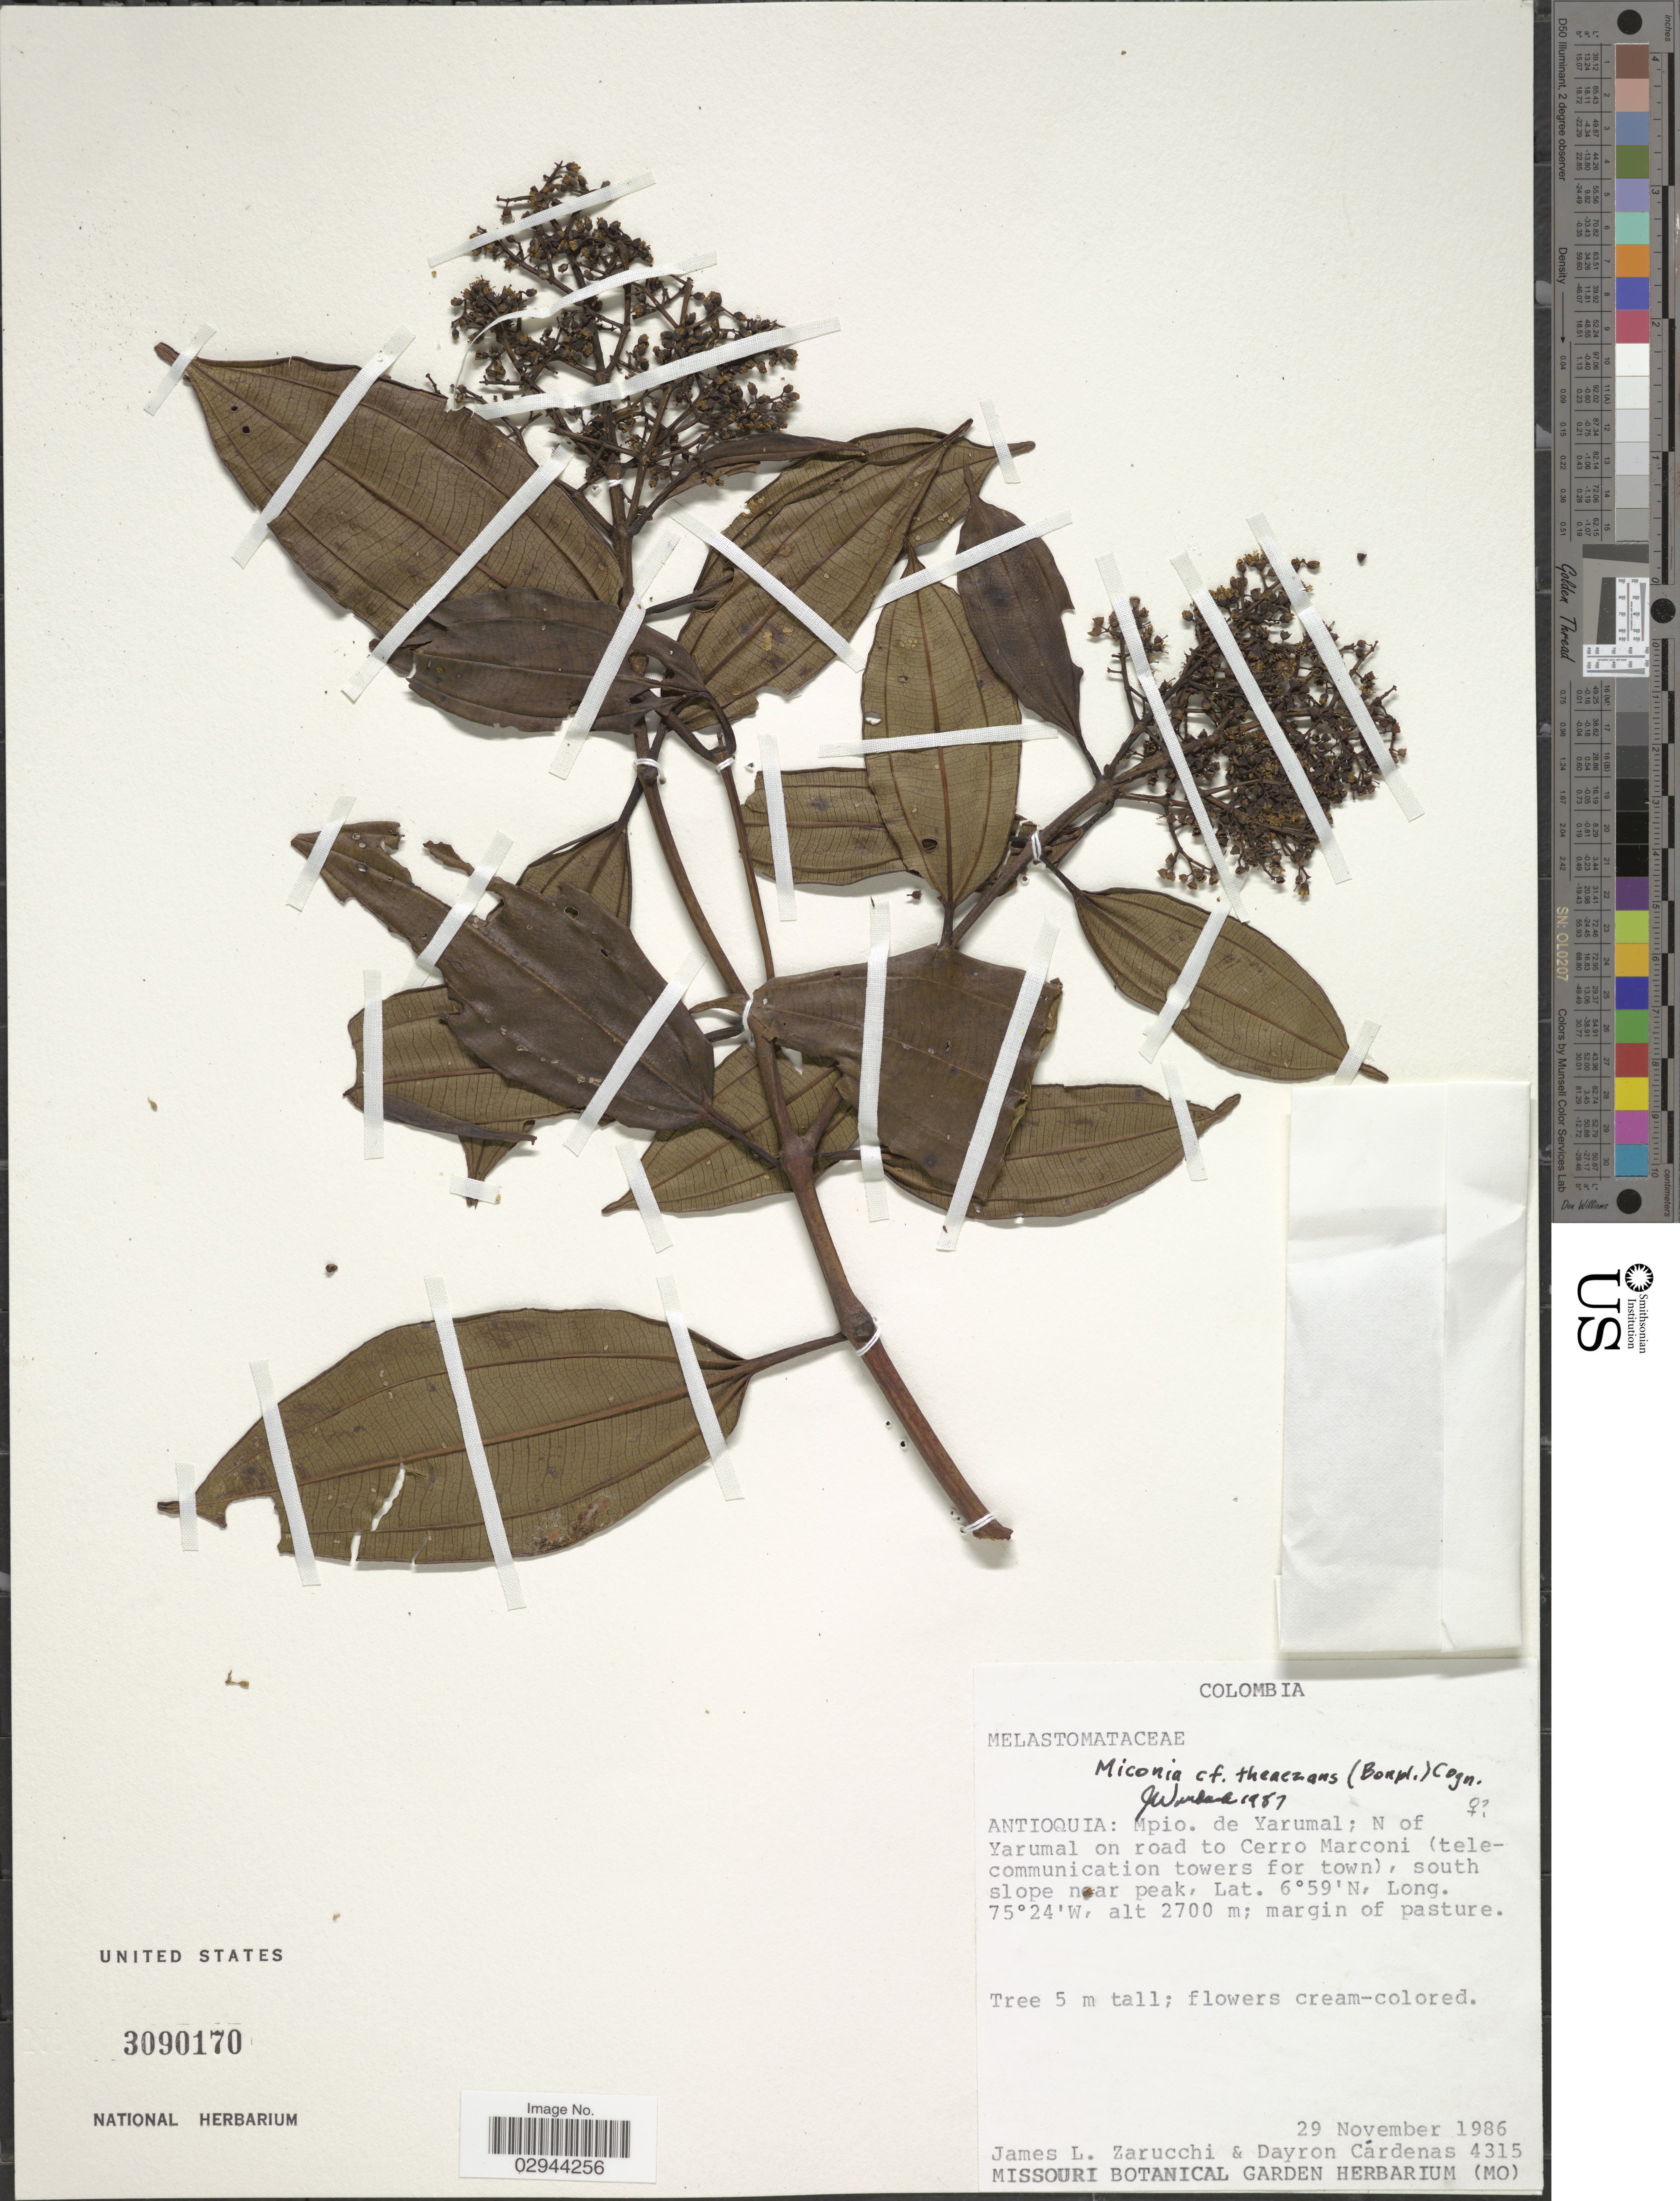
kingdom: Plantae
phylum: Tracheophyta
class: Magnoliopsida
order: Myrtales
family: Melastomataceae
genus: Miconia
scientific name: Miconia theizans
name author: (Bonpl.) Cogn.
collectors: J. L. Zarucchi & D. Cárdenas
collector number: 4315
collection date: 1986-11-29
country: Colombia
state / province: Antioquia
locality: Mpio. de Yarumal, N of Yarumal on road to Cerro Marconi (telecommunication towers for town), south slope near peak.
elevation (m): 2700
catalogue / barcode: US 3090170